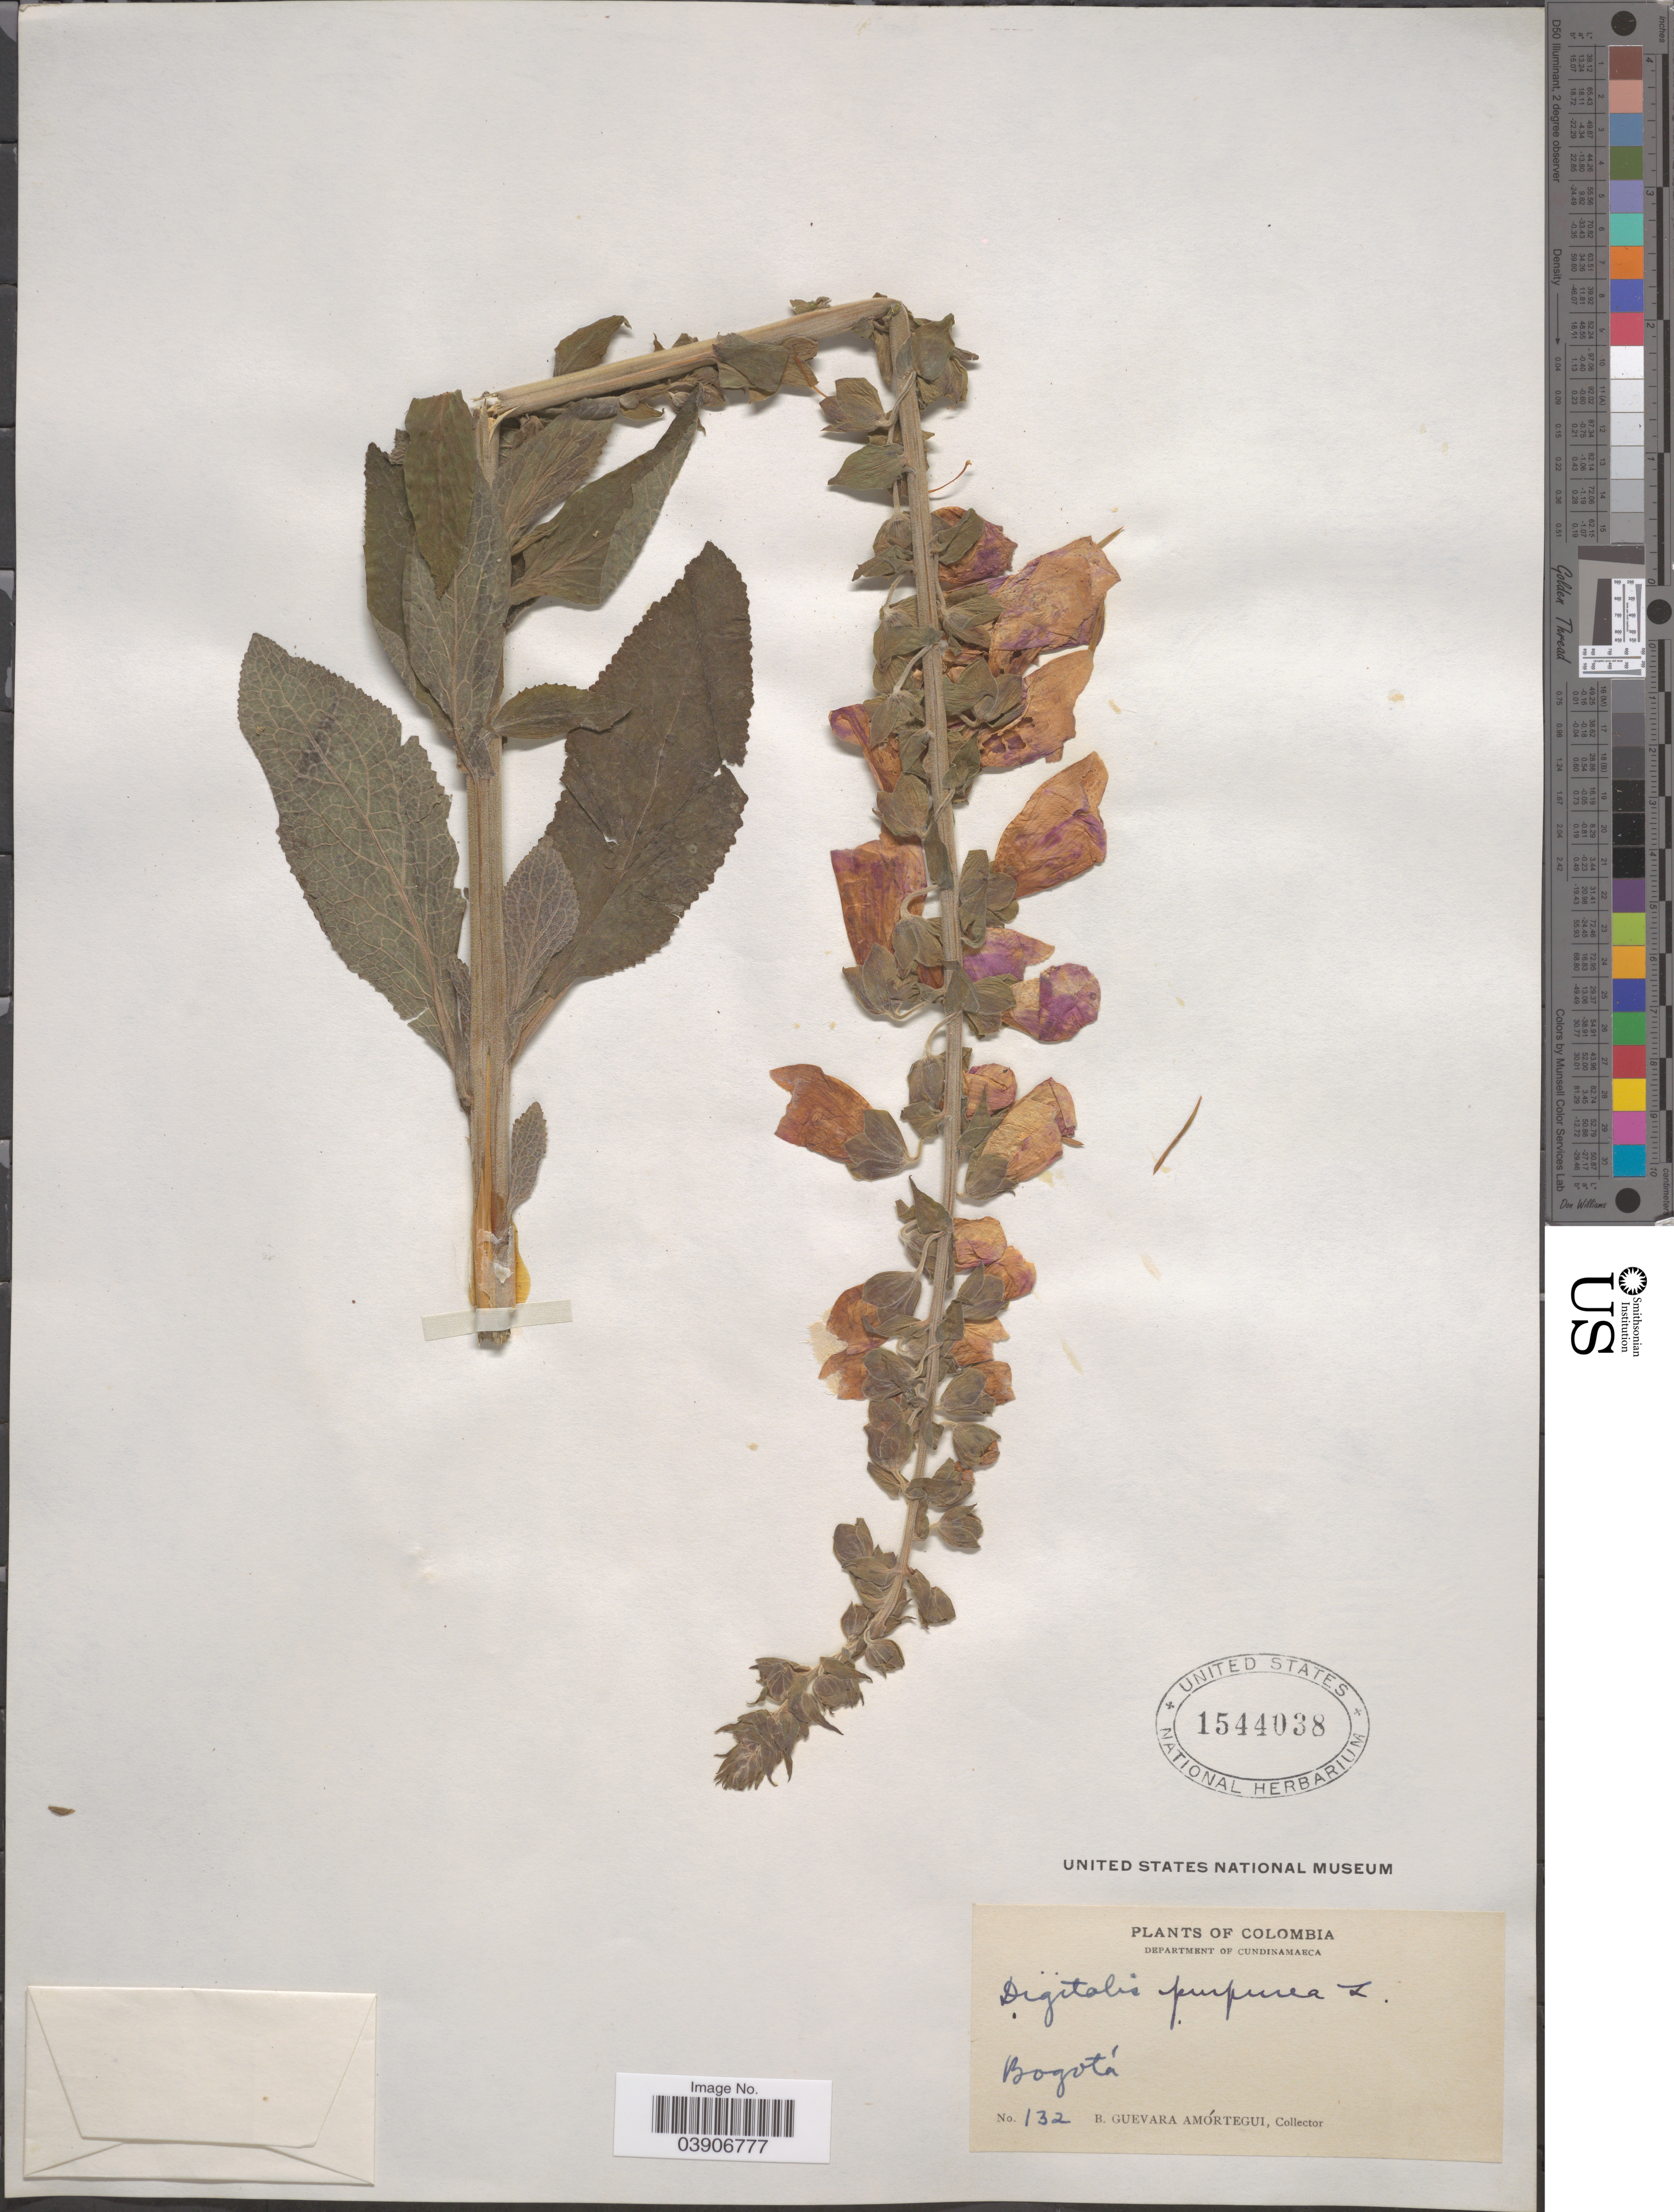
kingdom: Plantae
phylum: Tracheophyta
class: Magnoliopsida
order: Lamiales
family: Plantaginaceae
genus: Digitalis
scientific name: Digitalis purpurea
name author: L.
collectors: B. Guevara Amortegui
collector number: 132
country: Colombia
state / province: Cundinamarca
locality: Department of Cundinamarca. Bogotá.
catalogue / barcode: US 1544038